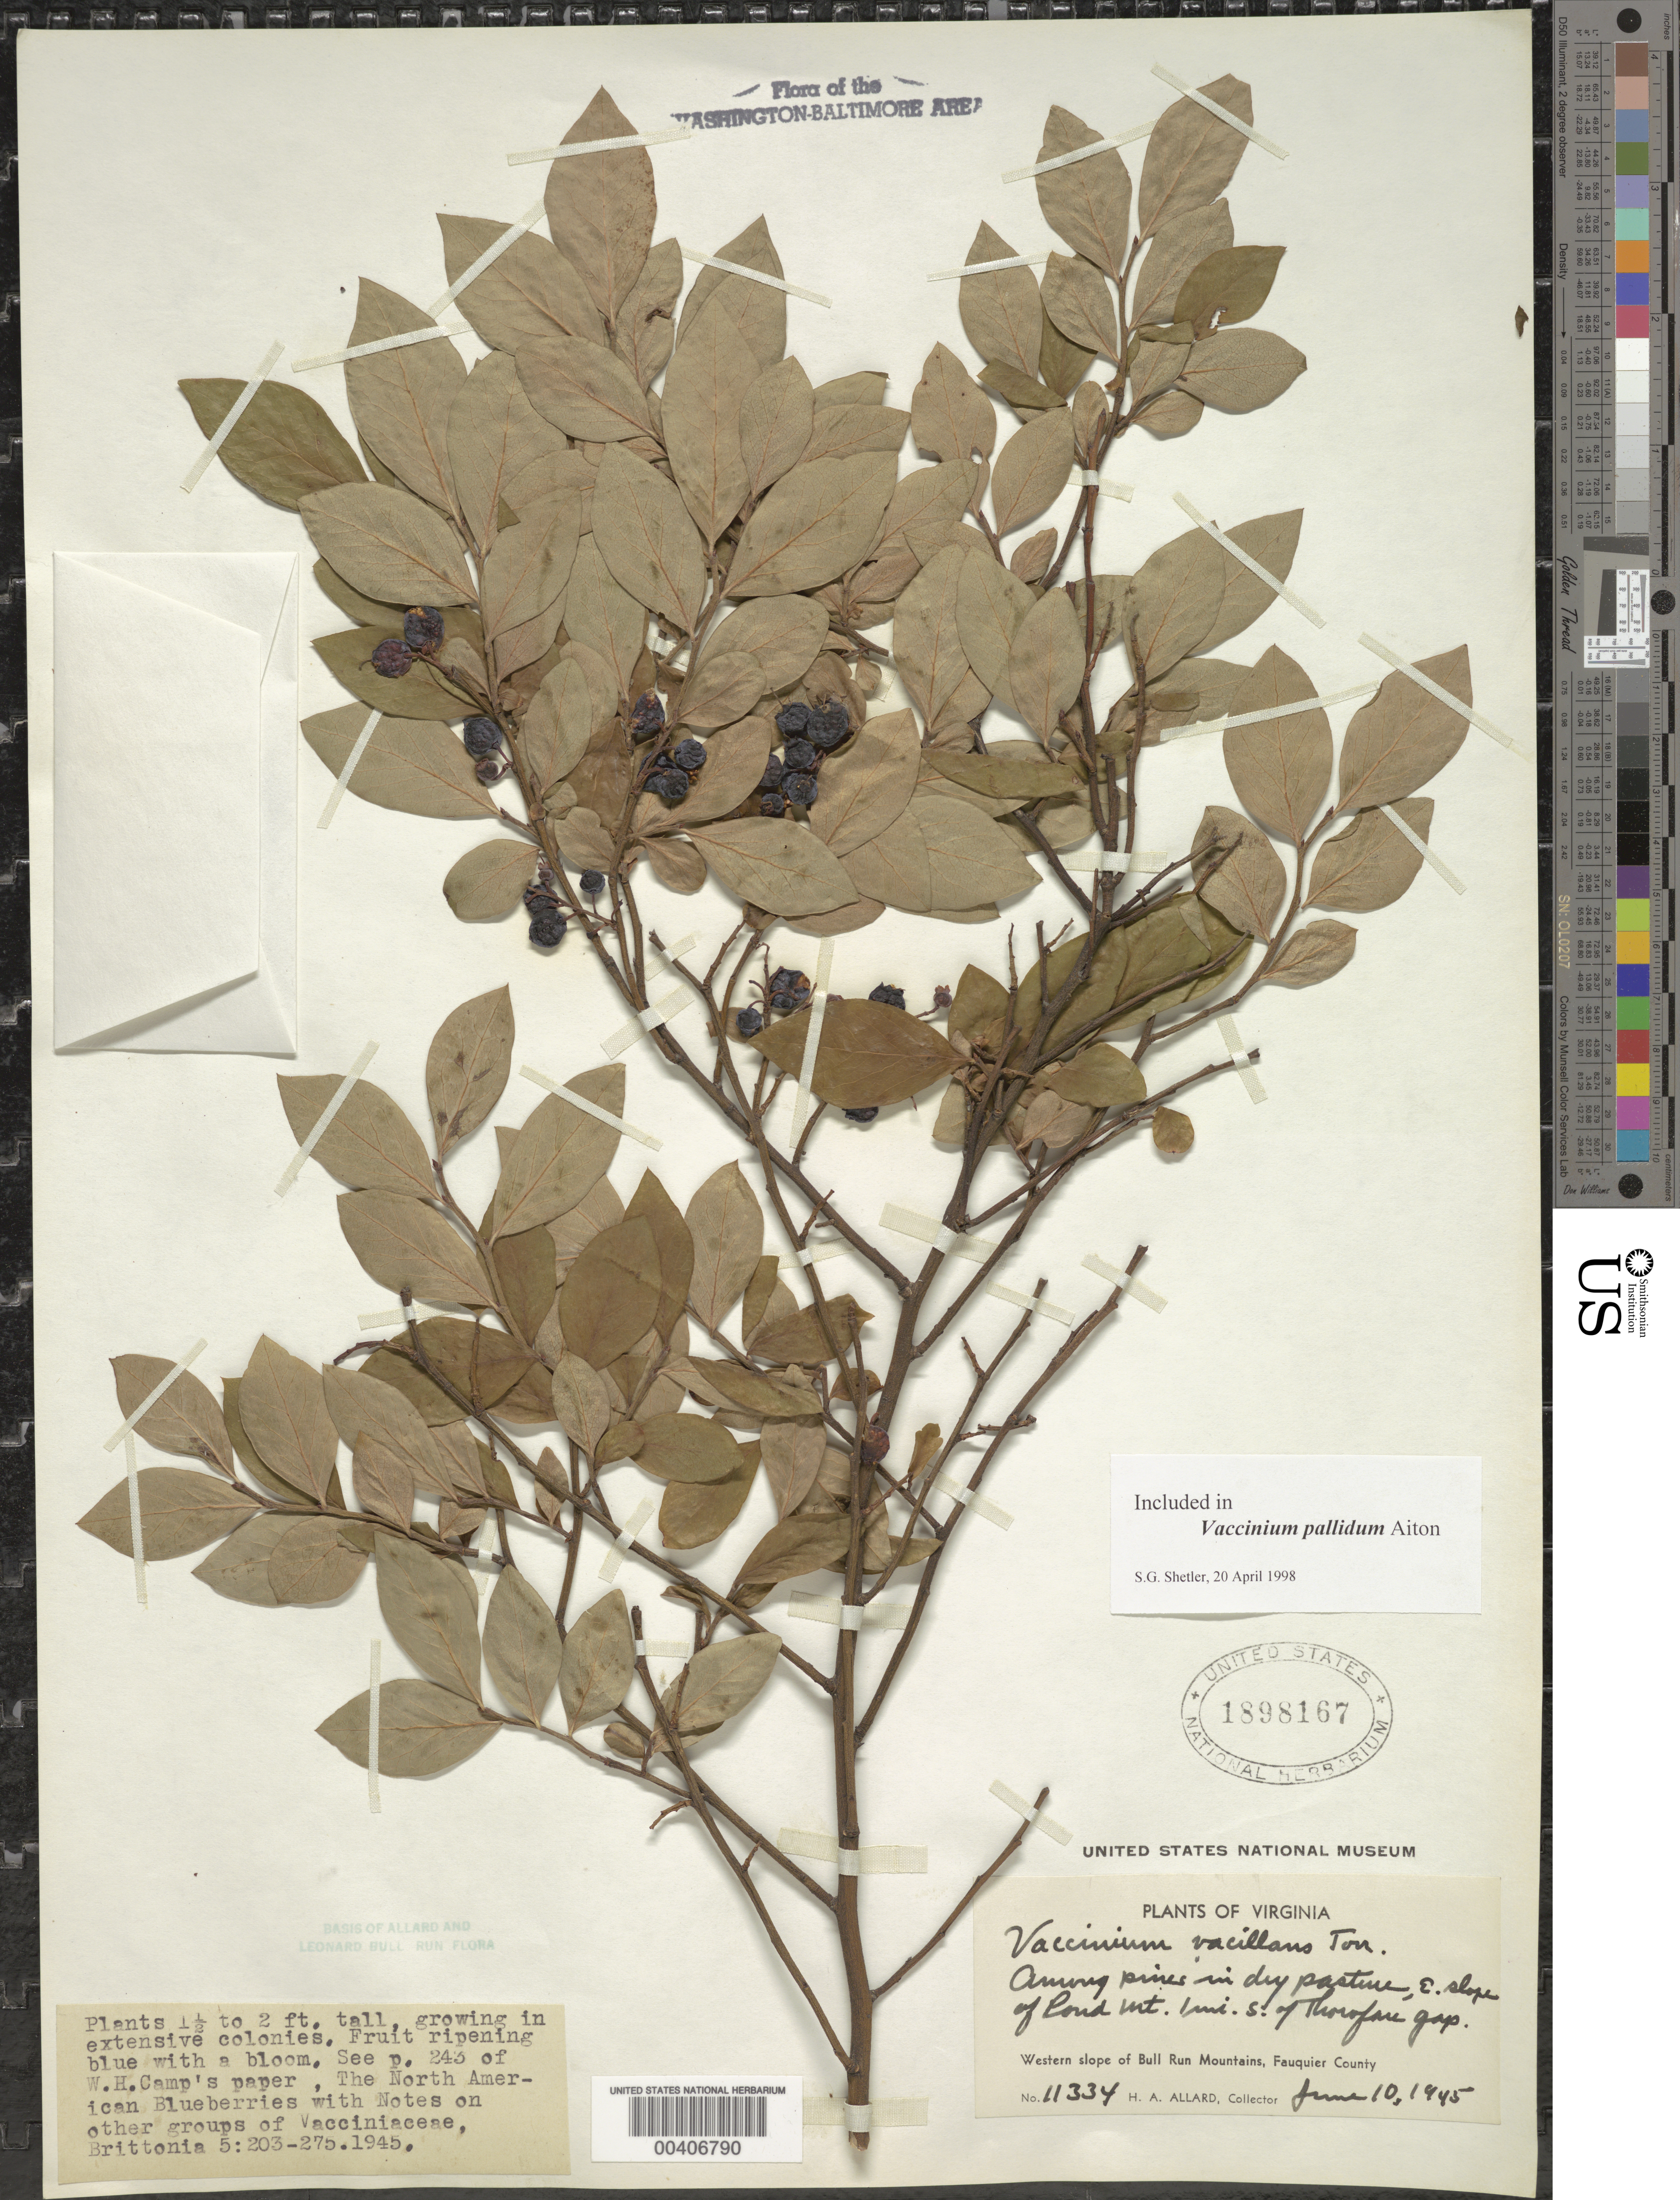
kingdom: Plantae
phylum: Tracheophyta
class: Magnoliopsida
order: Ericales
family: Ericaceae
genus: Vaccinium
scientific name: Vaccinium pallidum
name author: Aiton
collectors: H. A. Allard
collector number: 11334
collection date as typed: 10 Jun 1945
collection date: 1945-06-10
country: United States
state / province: Virginia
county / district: Fauquier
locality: South of Thorofare Gap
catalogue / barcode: US 1898167